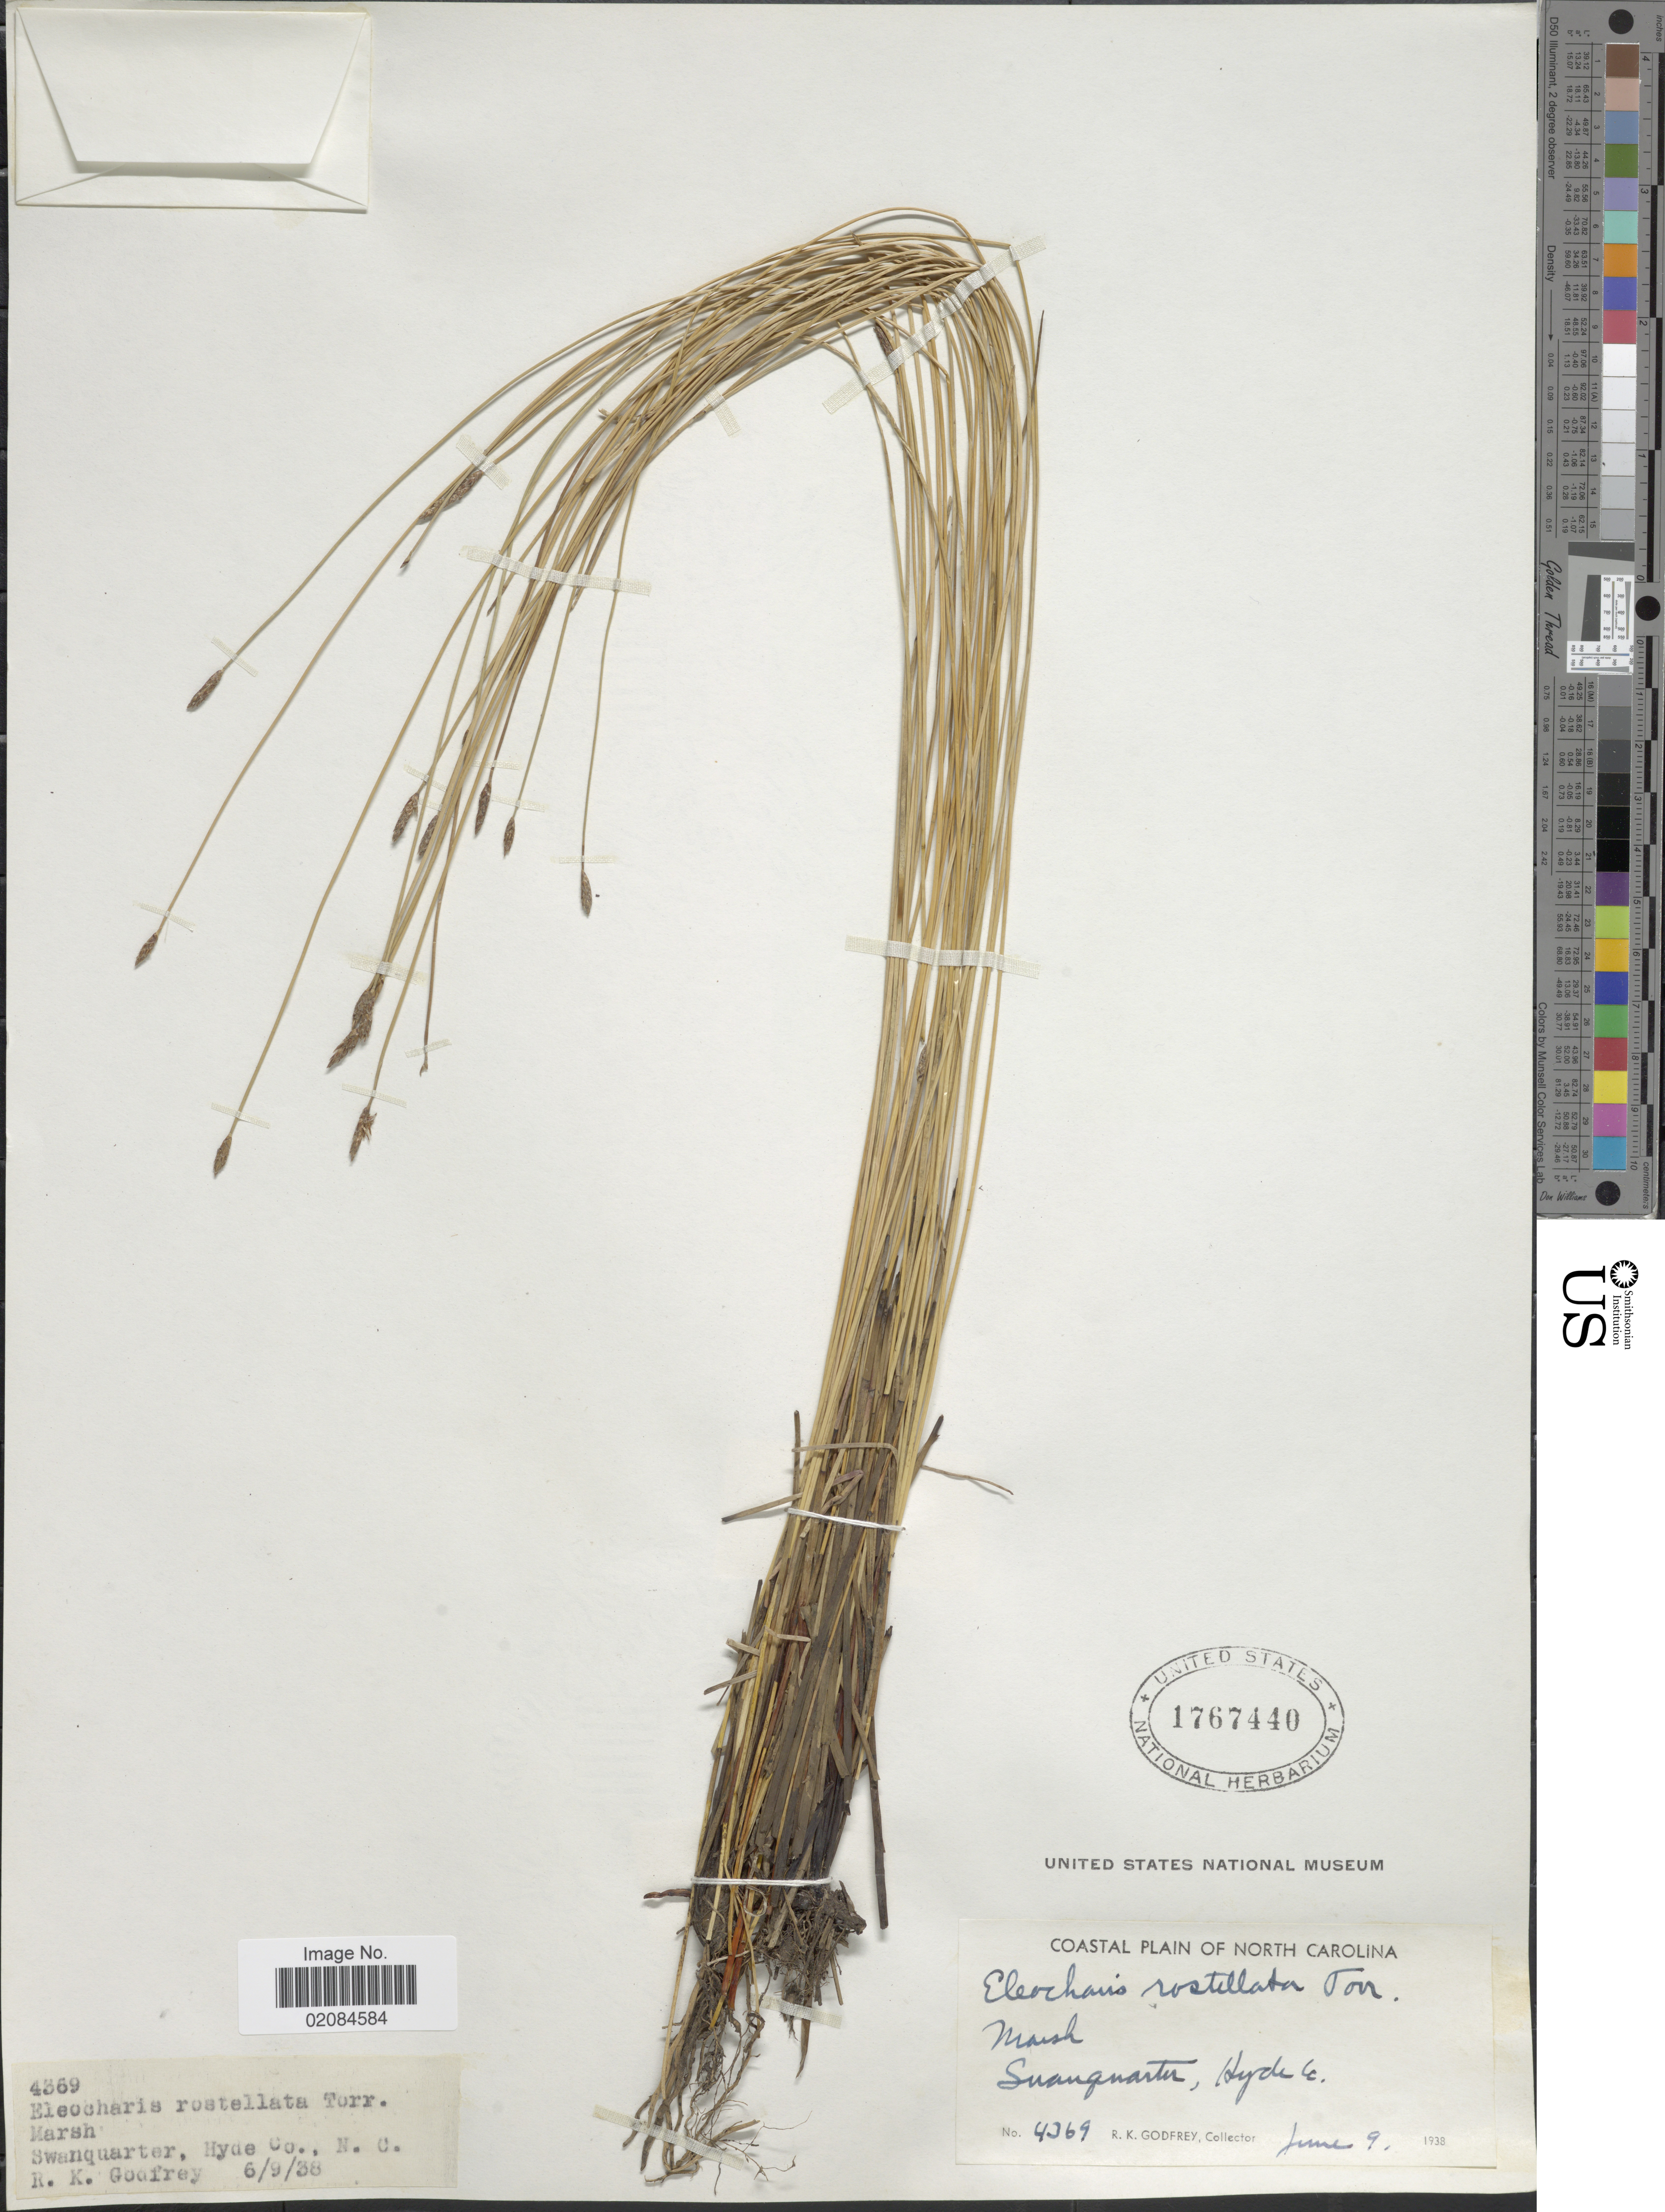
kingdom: Plantae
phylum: Tracheophyta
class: Liliopsida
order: Poales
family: Cyperaceae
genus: Eleocharis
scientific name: Eleocharis rostellata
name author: (Torr.) Torr.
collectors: R. K. Godfrey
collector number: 4369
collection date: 1938-06-09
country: United States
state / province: North Carolina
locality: Coastal Plain. Swanquarter, Hyde Co., N. C.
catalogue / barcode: US 1767440